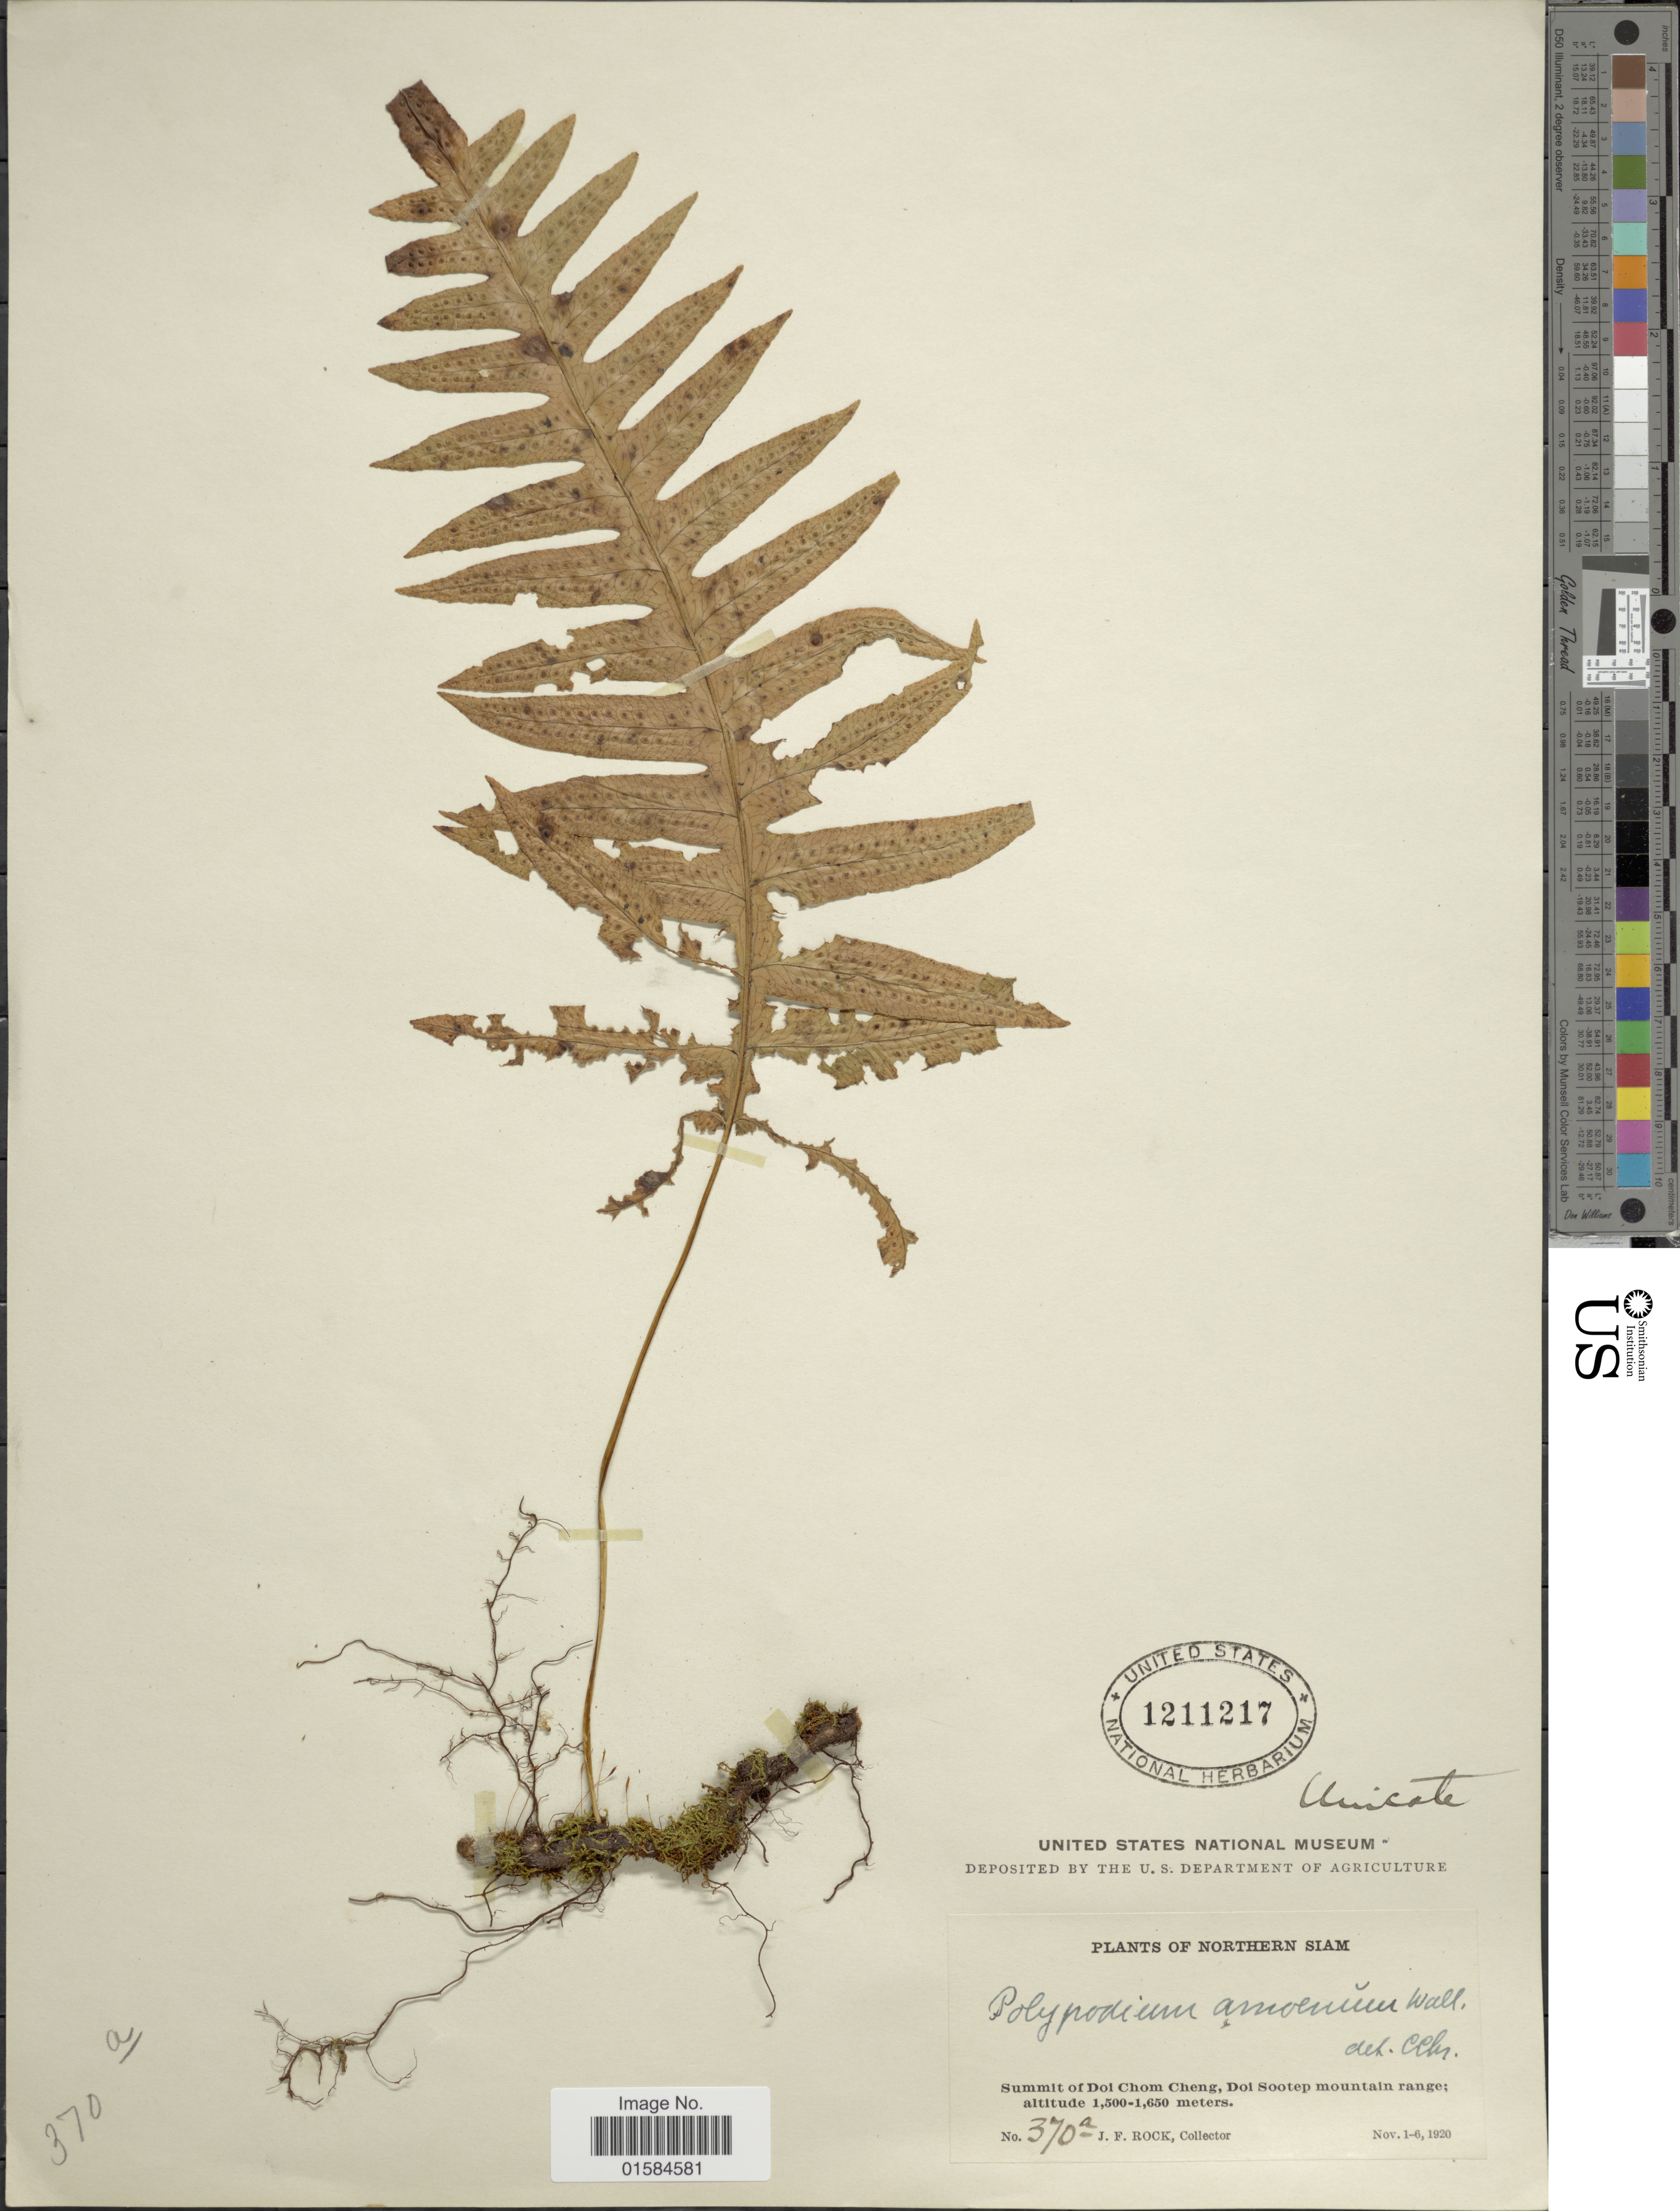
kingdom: Plantae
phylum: Tracheophyta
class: Polypodiopsida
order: Polypodiales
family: Polypodiaceae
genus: Goniophlebium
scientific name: Goniophlebium amoenum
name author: (Wall. ex Mett.) J. Sm.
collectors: J. Rock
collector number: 370a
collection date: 1920-11-01/1920-11-06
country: Thailand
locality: Northern Siam, Summit of Doi Chom Cheng, Doi Sootep mountain range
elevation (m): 1500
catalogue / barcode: US 1211217